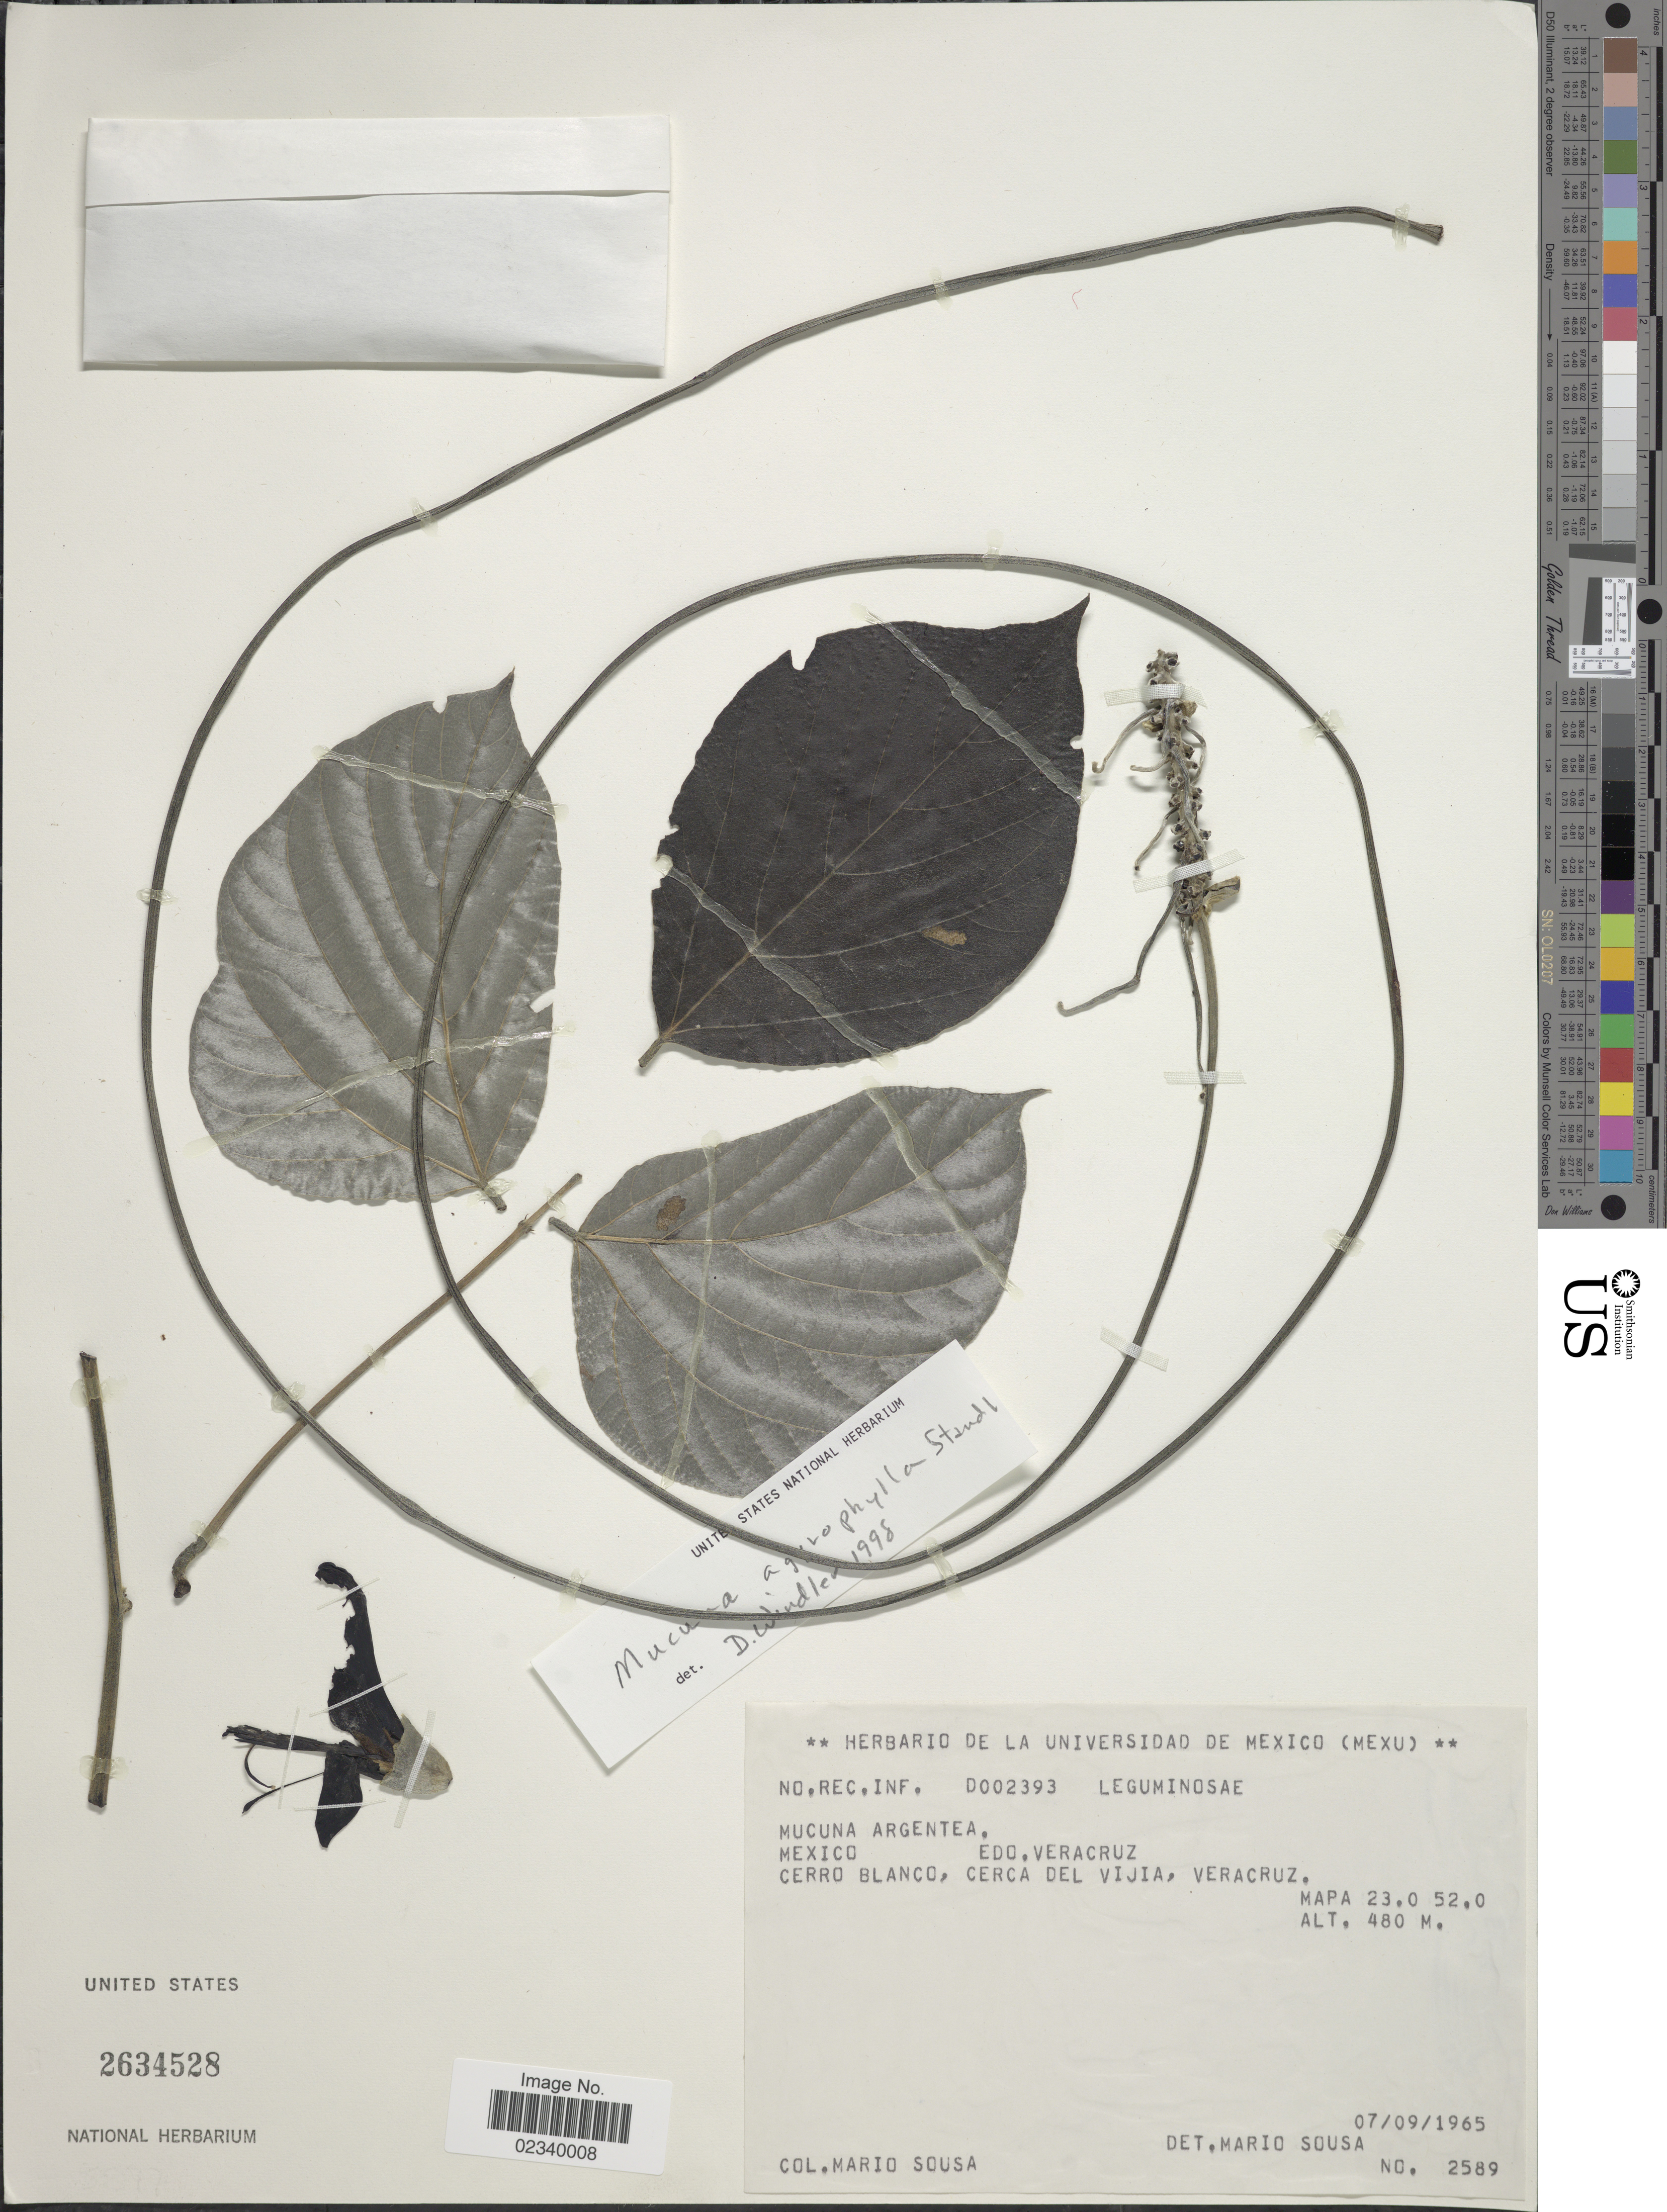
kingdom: Plantae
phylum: Tracheophyta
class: Magnoliopsida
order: Fabales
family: Fabaceae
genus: Mucuna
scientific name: Mucuna argyrophylla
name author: Standl.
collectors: M. Sousa S.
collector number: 2589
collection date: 1965-09-07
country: Mexico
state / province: Veracruz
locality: Edo. Veracruz, Cerro Blanco, Cerca Del Vijia, Veracruz, Mapa 23.0 52.0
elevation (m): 480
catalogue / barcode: US 2634528